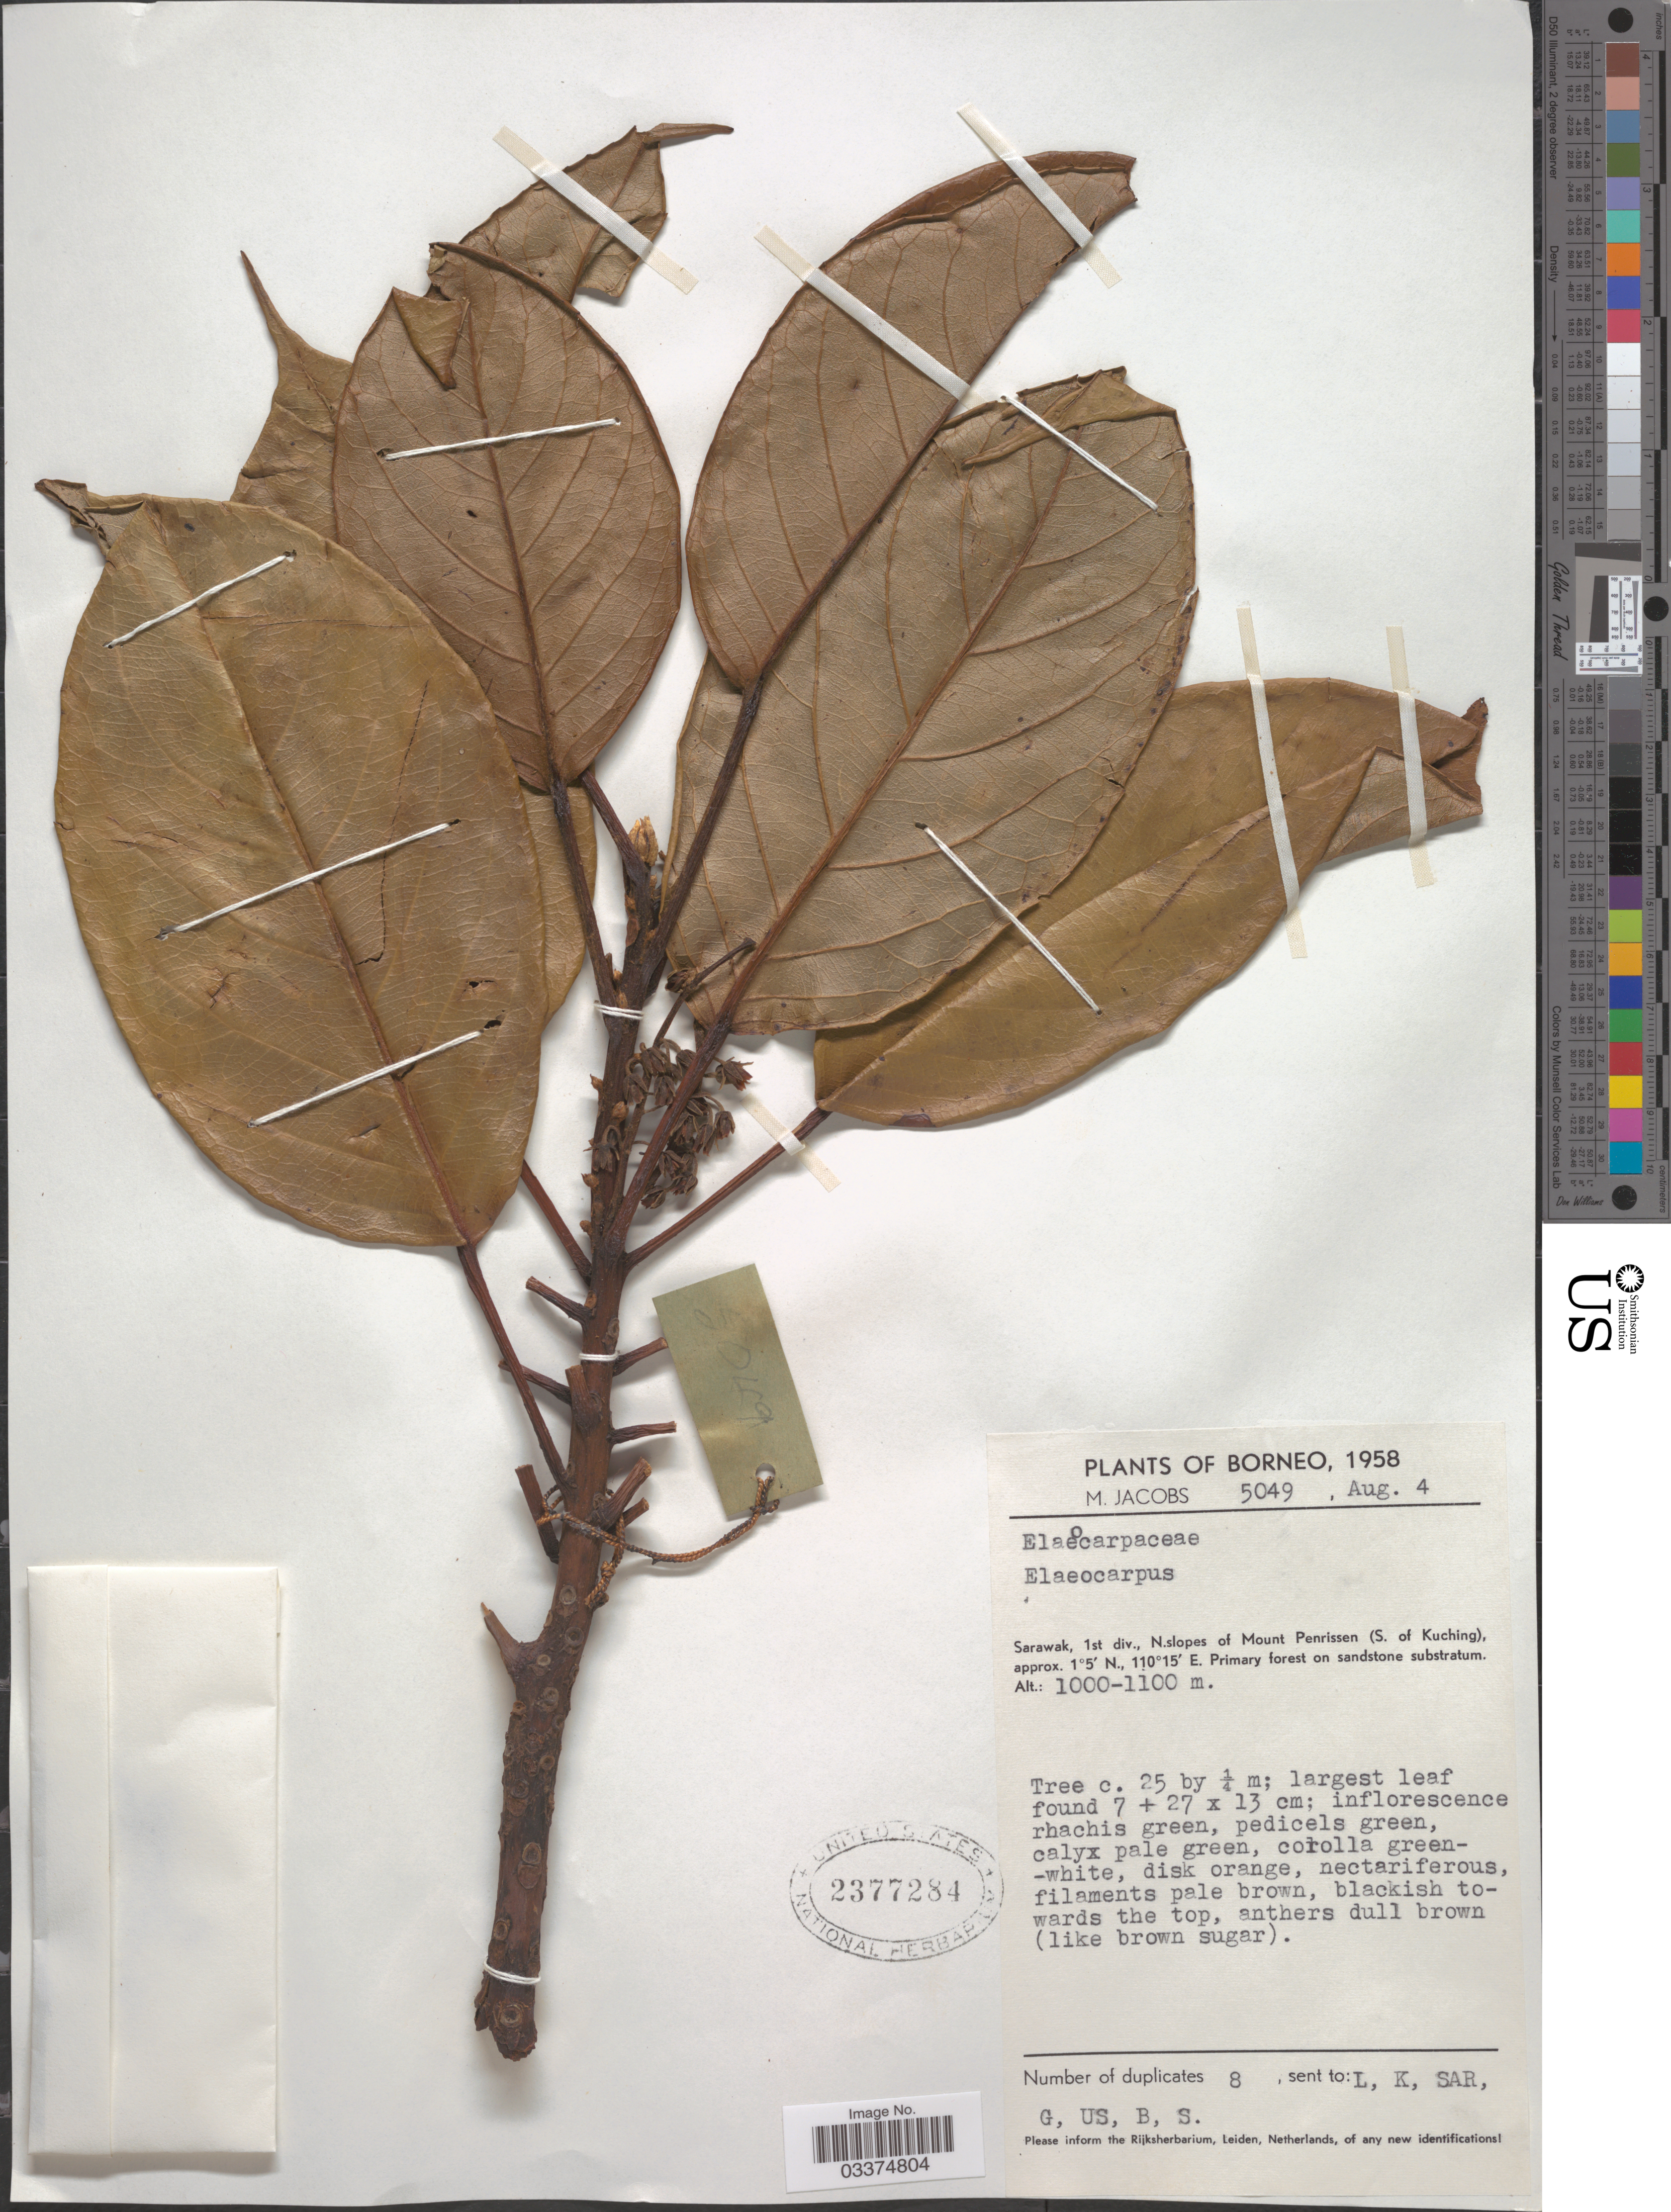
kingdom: Plantae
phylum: Tracheophyta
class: Magnoliopsida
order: Oxalidales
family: Elaeocarpaceae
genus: Elaeocarpus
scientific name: Elaeocarpus sp.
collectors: M. Jacobs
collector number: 5049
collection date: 1958-08-04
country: Malaysia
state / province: Sarawak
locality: Borneo. 1st div., N.slopes of Mount Penrissen (S. of Kuching).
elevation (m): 1000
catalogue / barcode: US 2377284